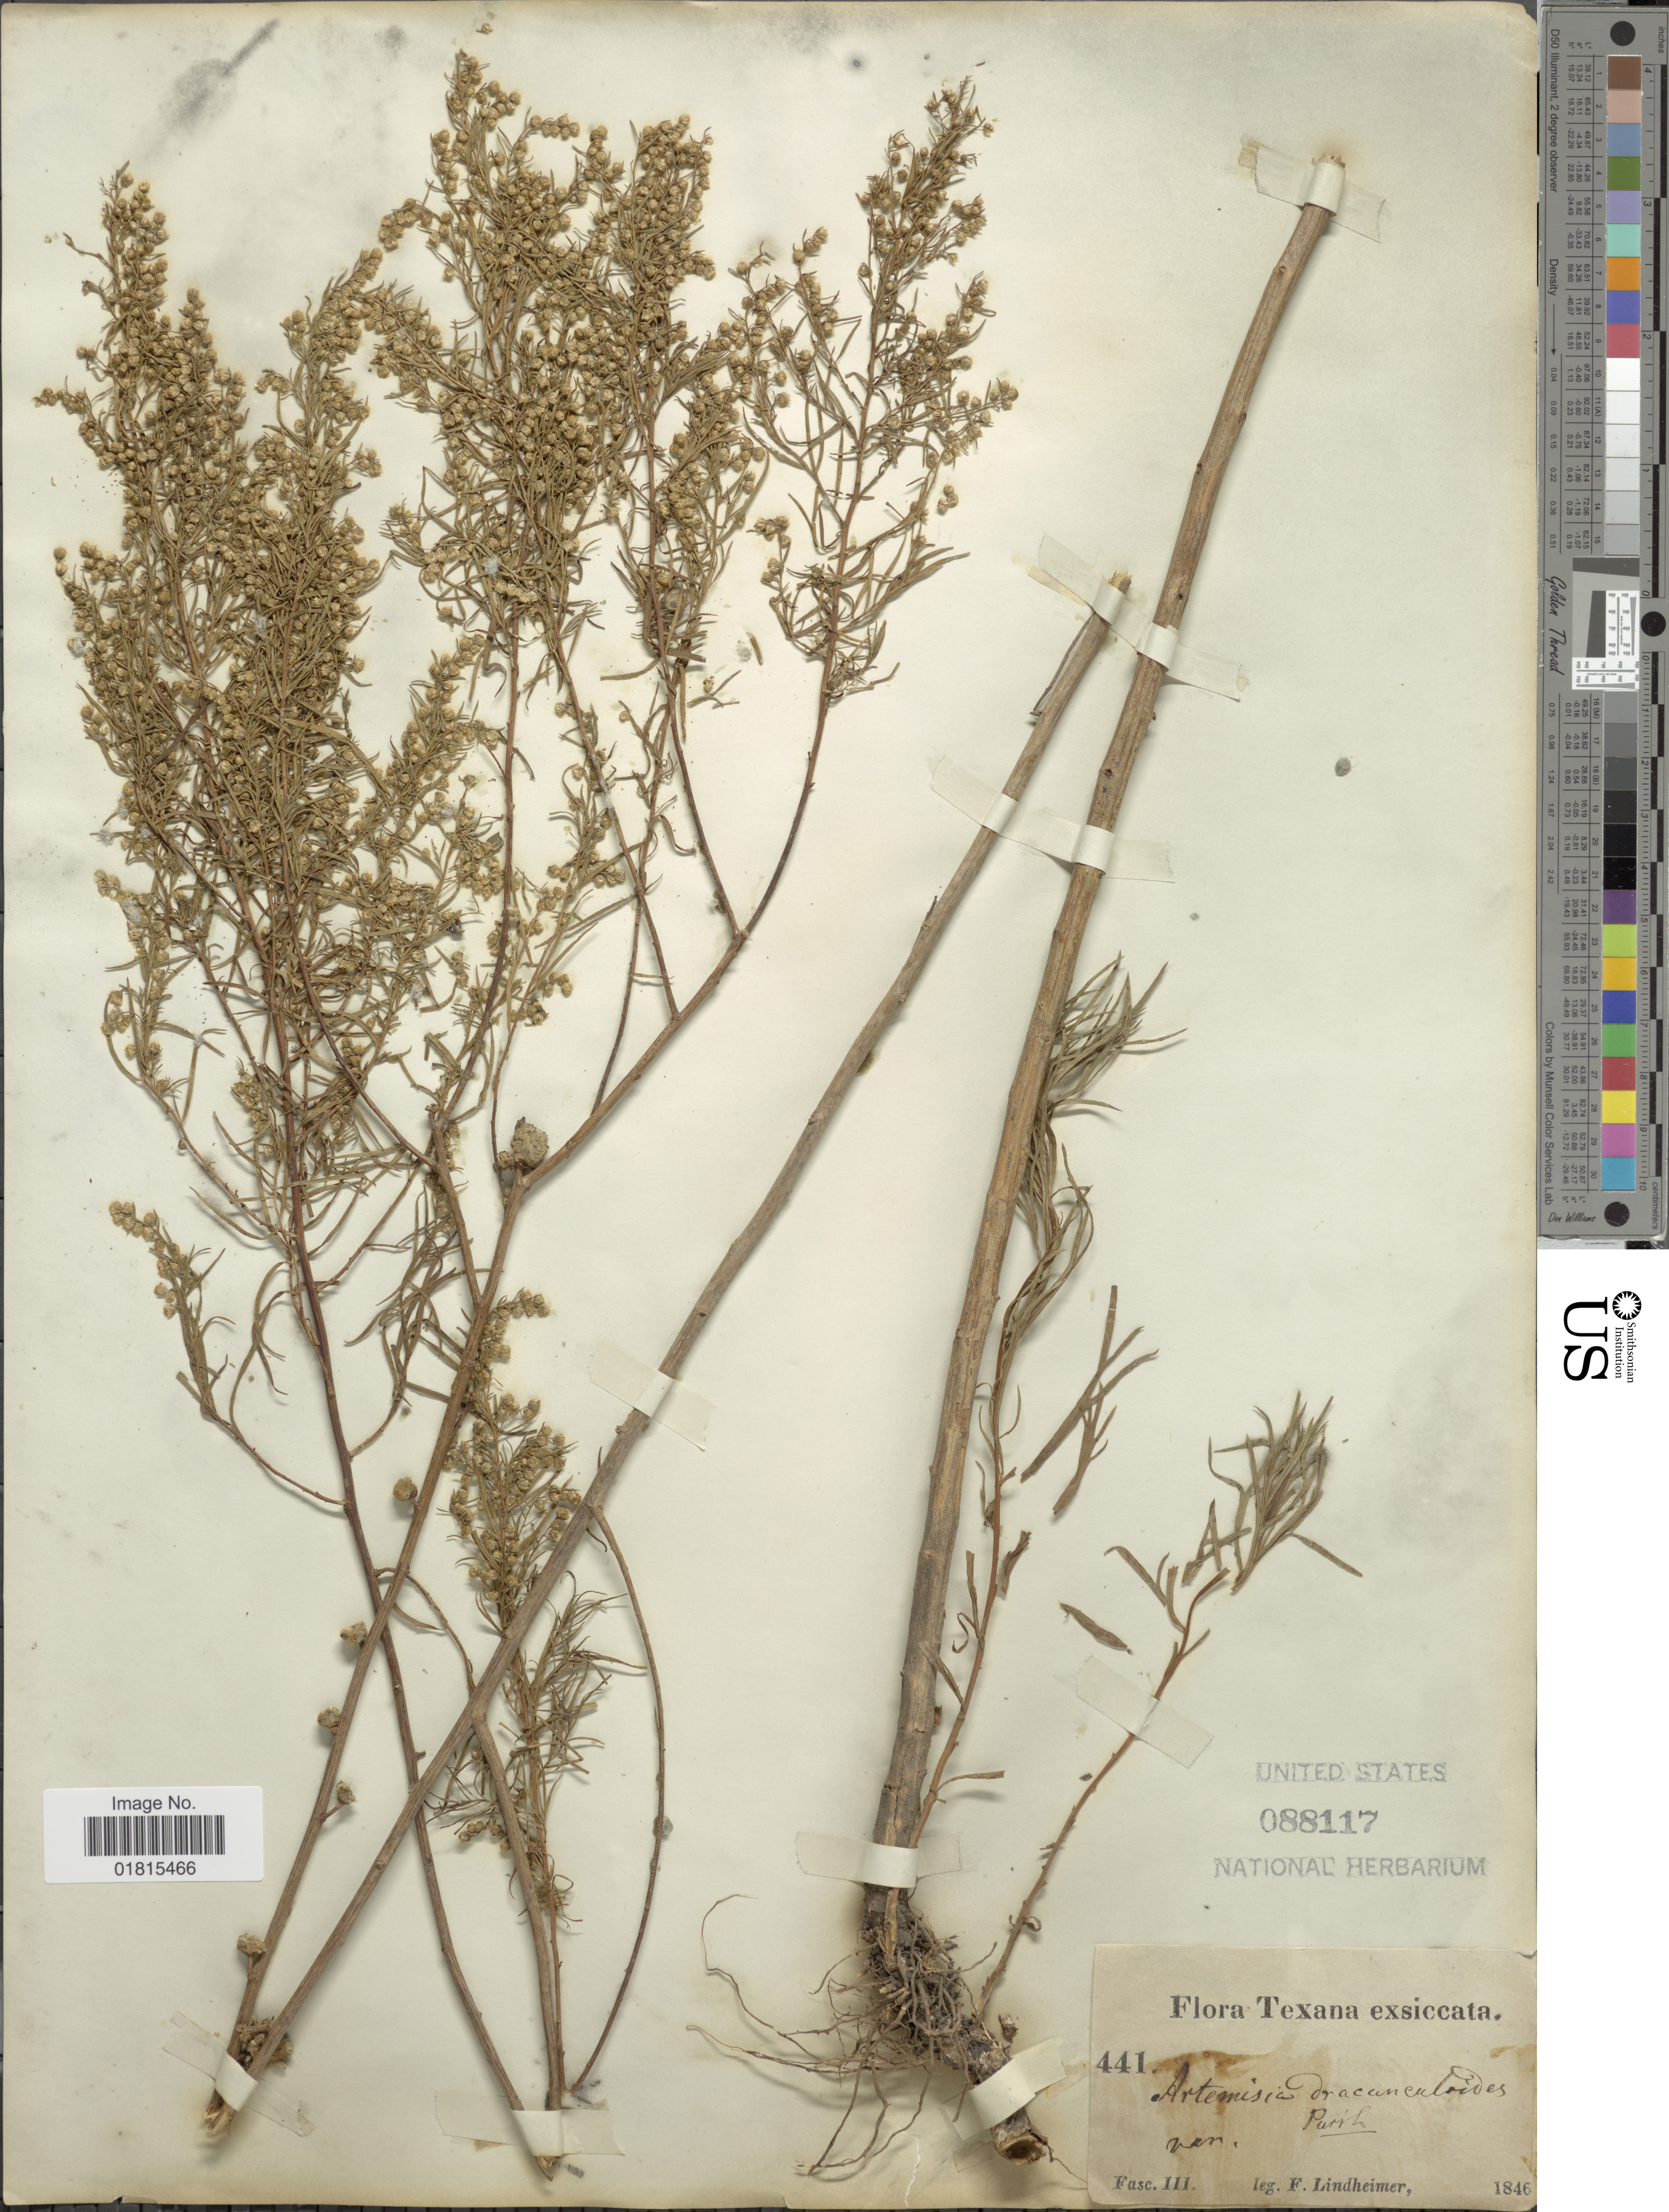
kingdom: Plantae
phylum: Tracheophyta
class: Magnoliopsida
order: Asterales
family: Asteraceae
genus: Artemisia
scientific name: Artemisia filifolia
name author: Torr.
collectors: F. Lindheimer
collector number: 441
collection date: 1846-03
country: United States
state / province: Texas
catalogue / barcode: US 88117